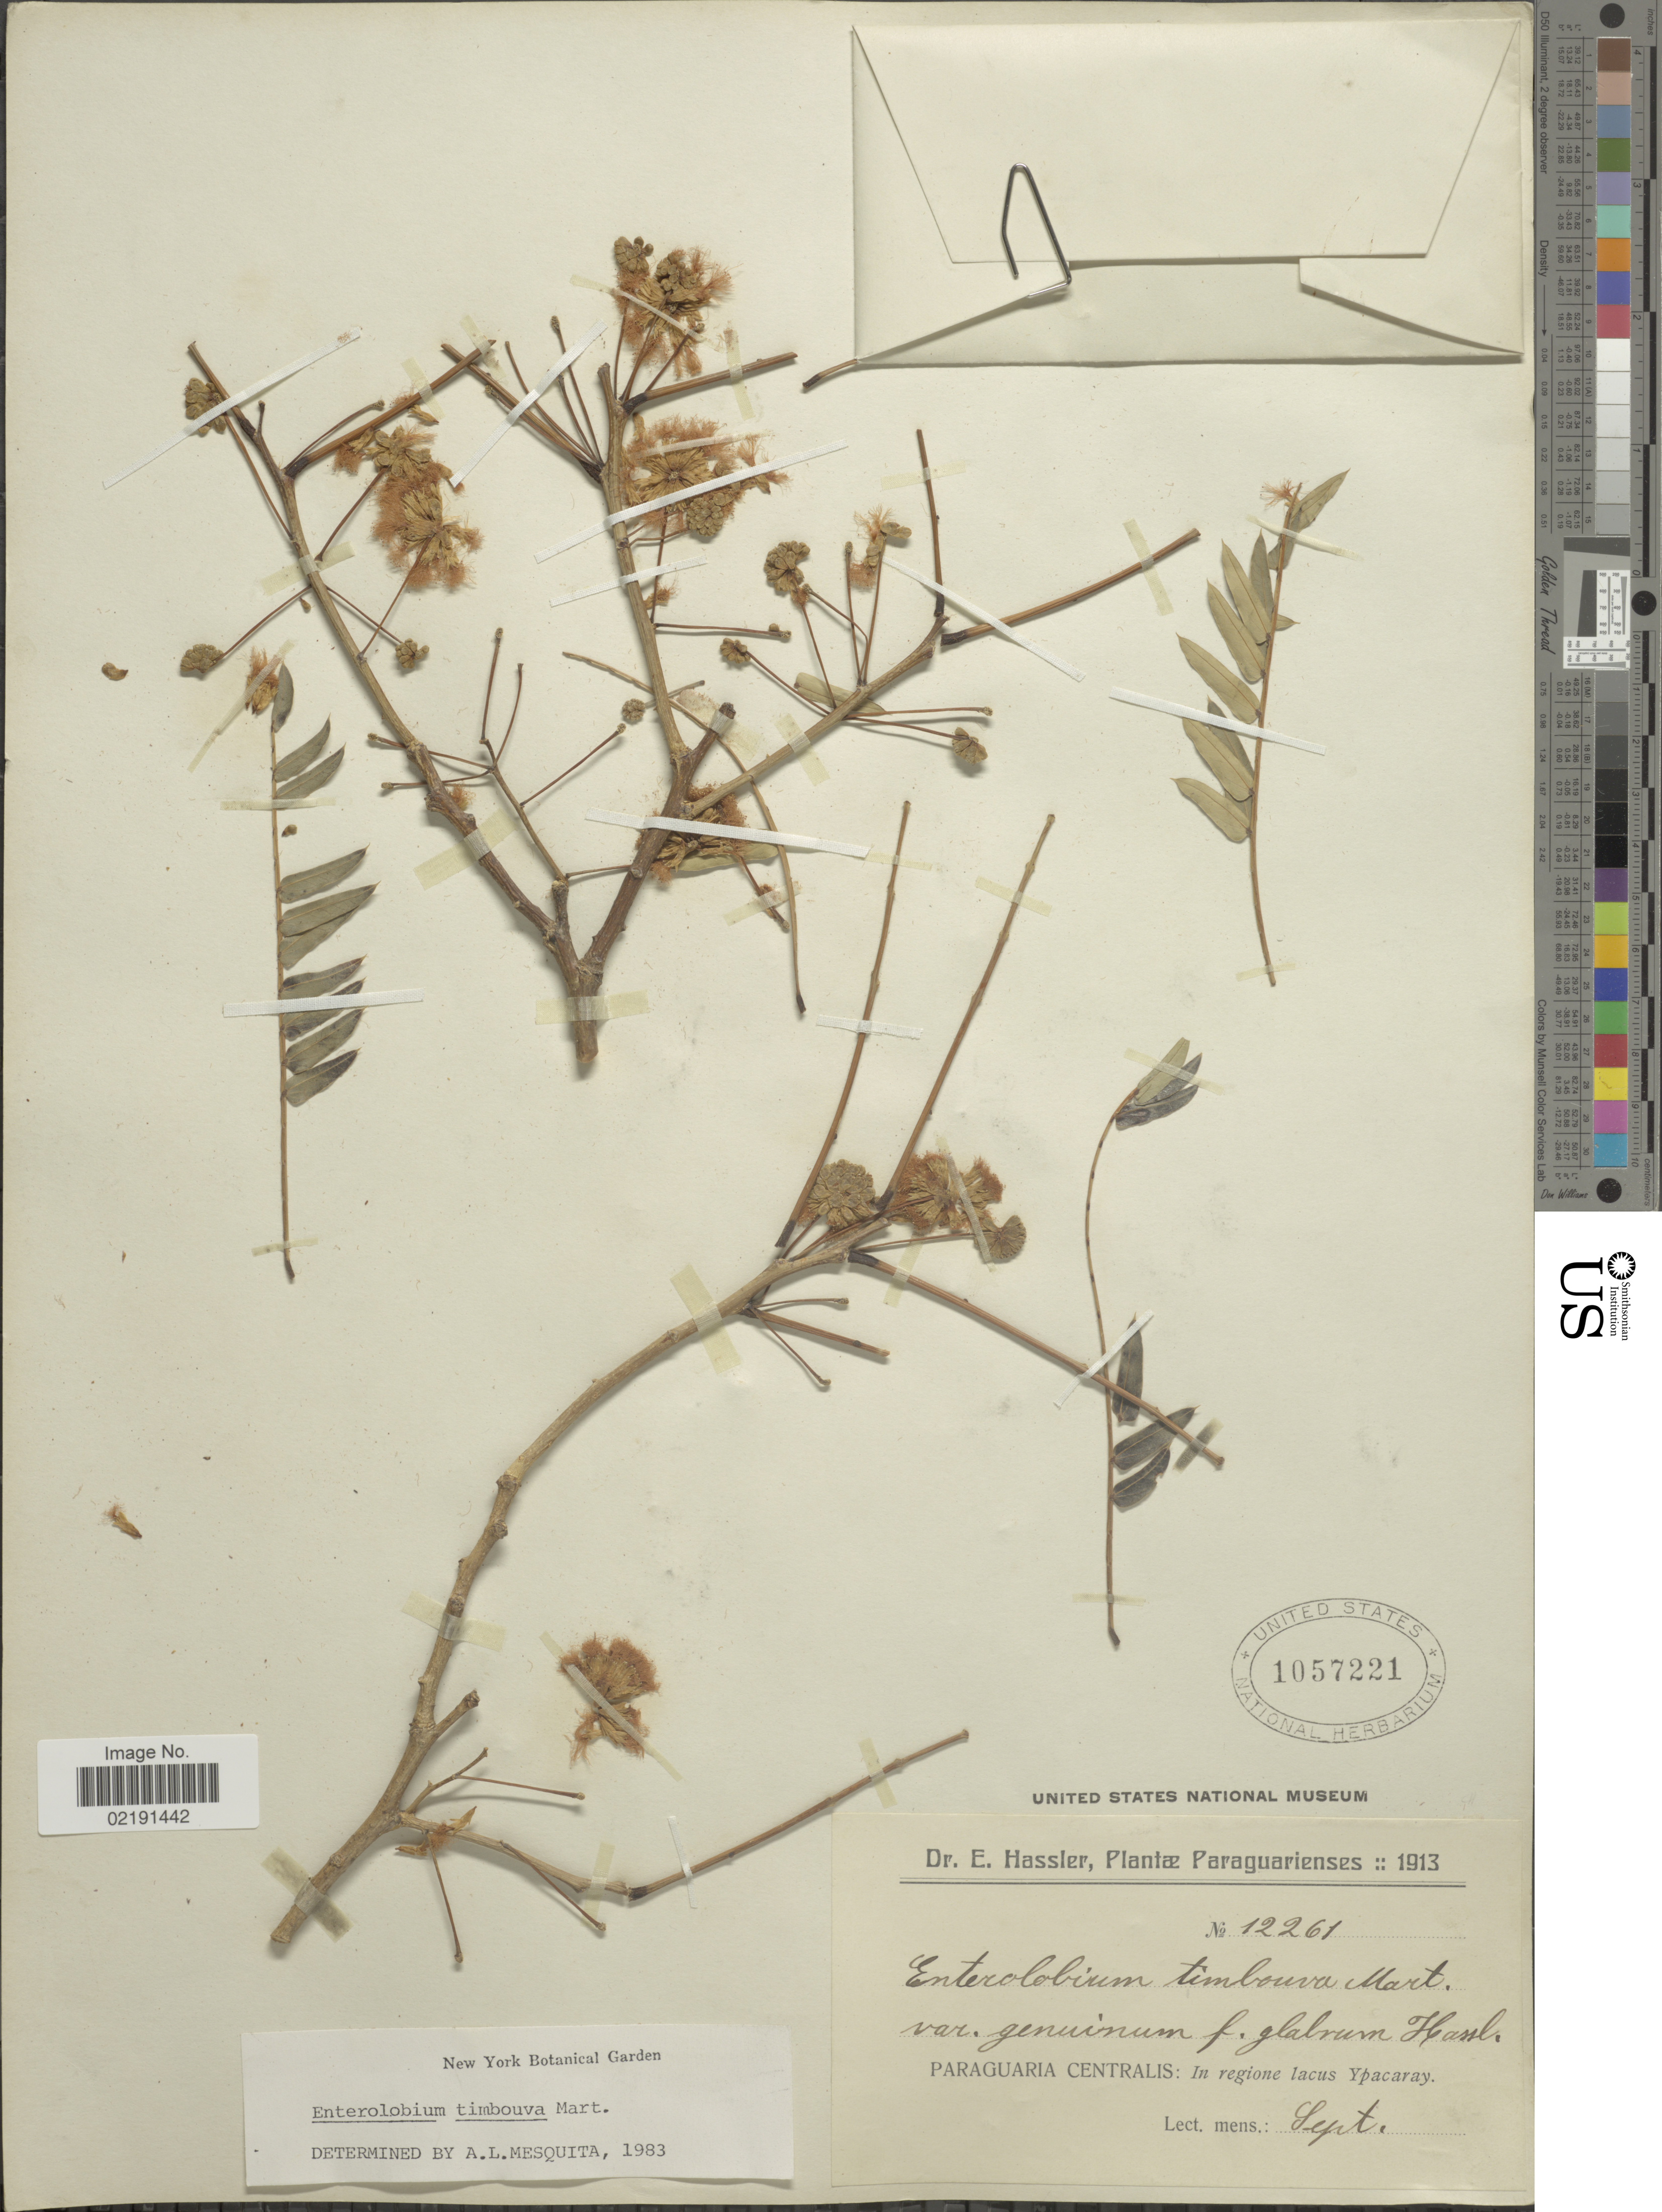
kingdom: Plantae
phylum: Tracheophyta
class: Magnoliopsida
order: Fabales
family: Fabaceae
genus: Enterolobium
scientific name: Enterolobium timbouva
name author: Mart.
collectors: E. Hassler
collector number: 12261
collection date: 1913-09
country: Paraguay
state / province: Central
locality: Paraguaria Centralis: In regione lacus Ypacaray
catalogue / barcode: US 1057221